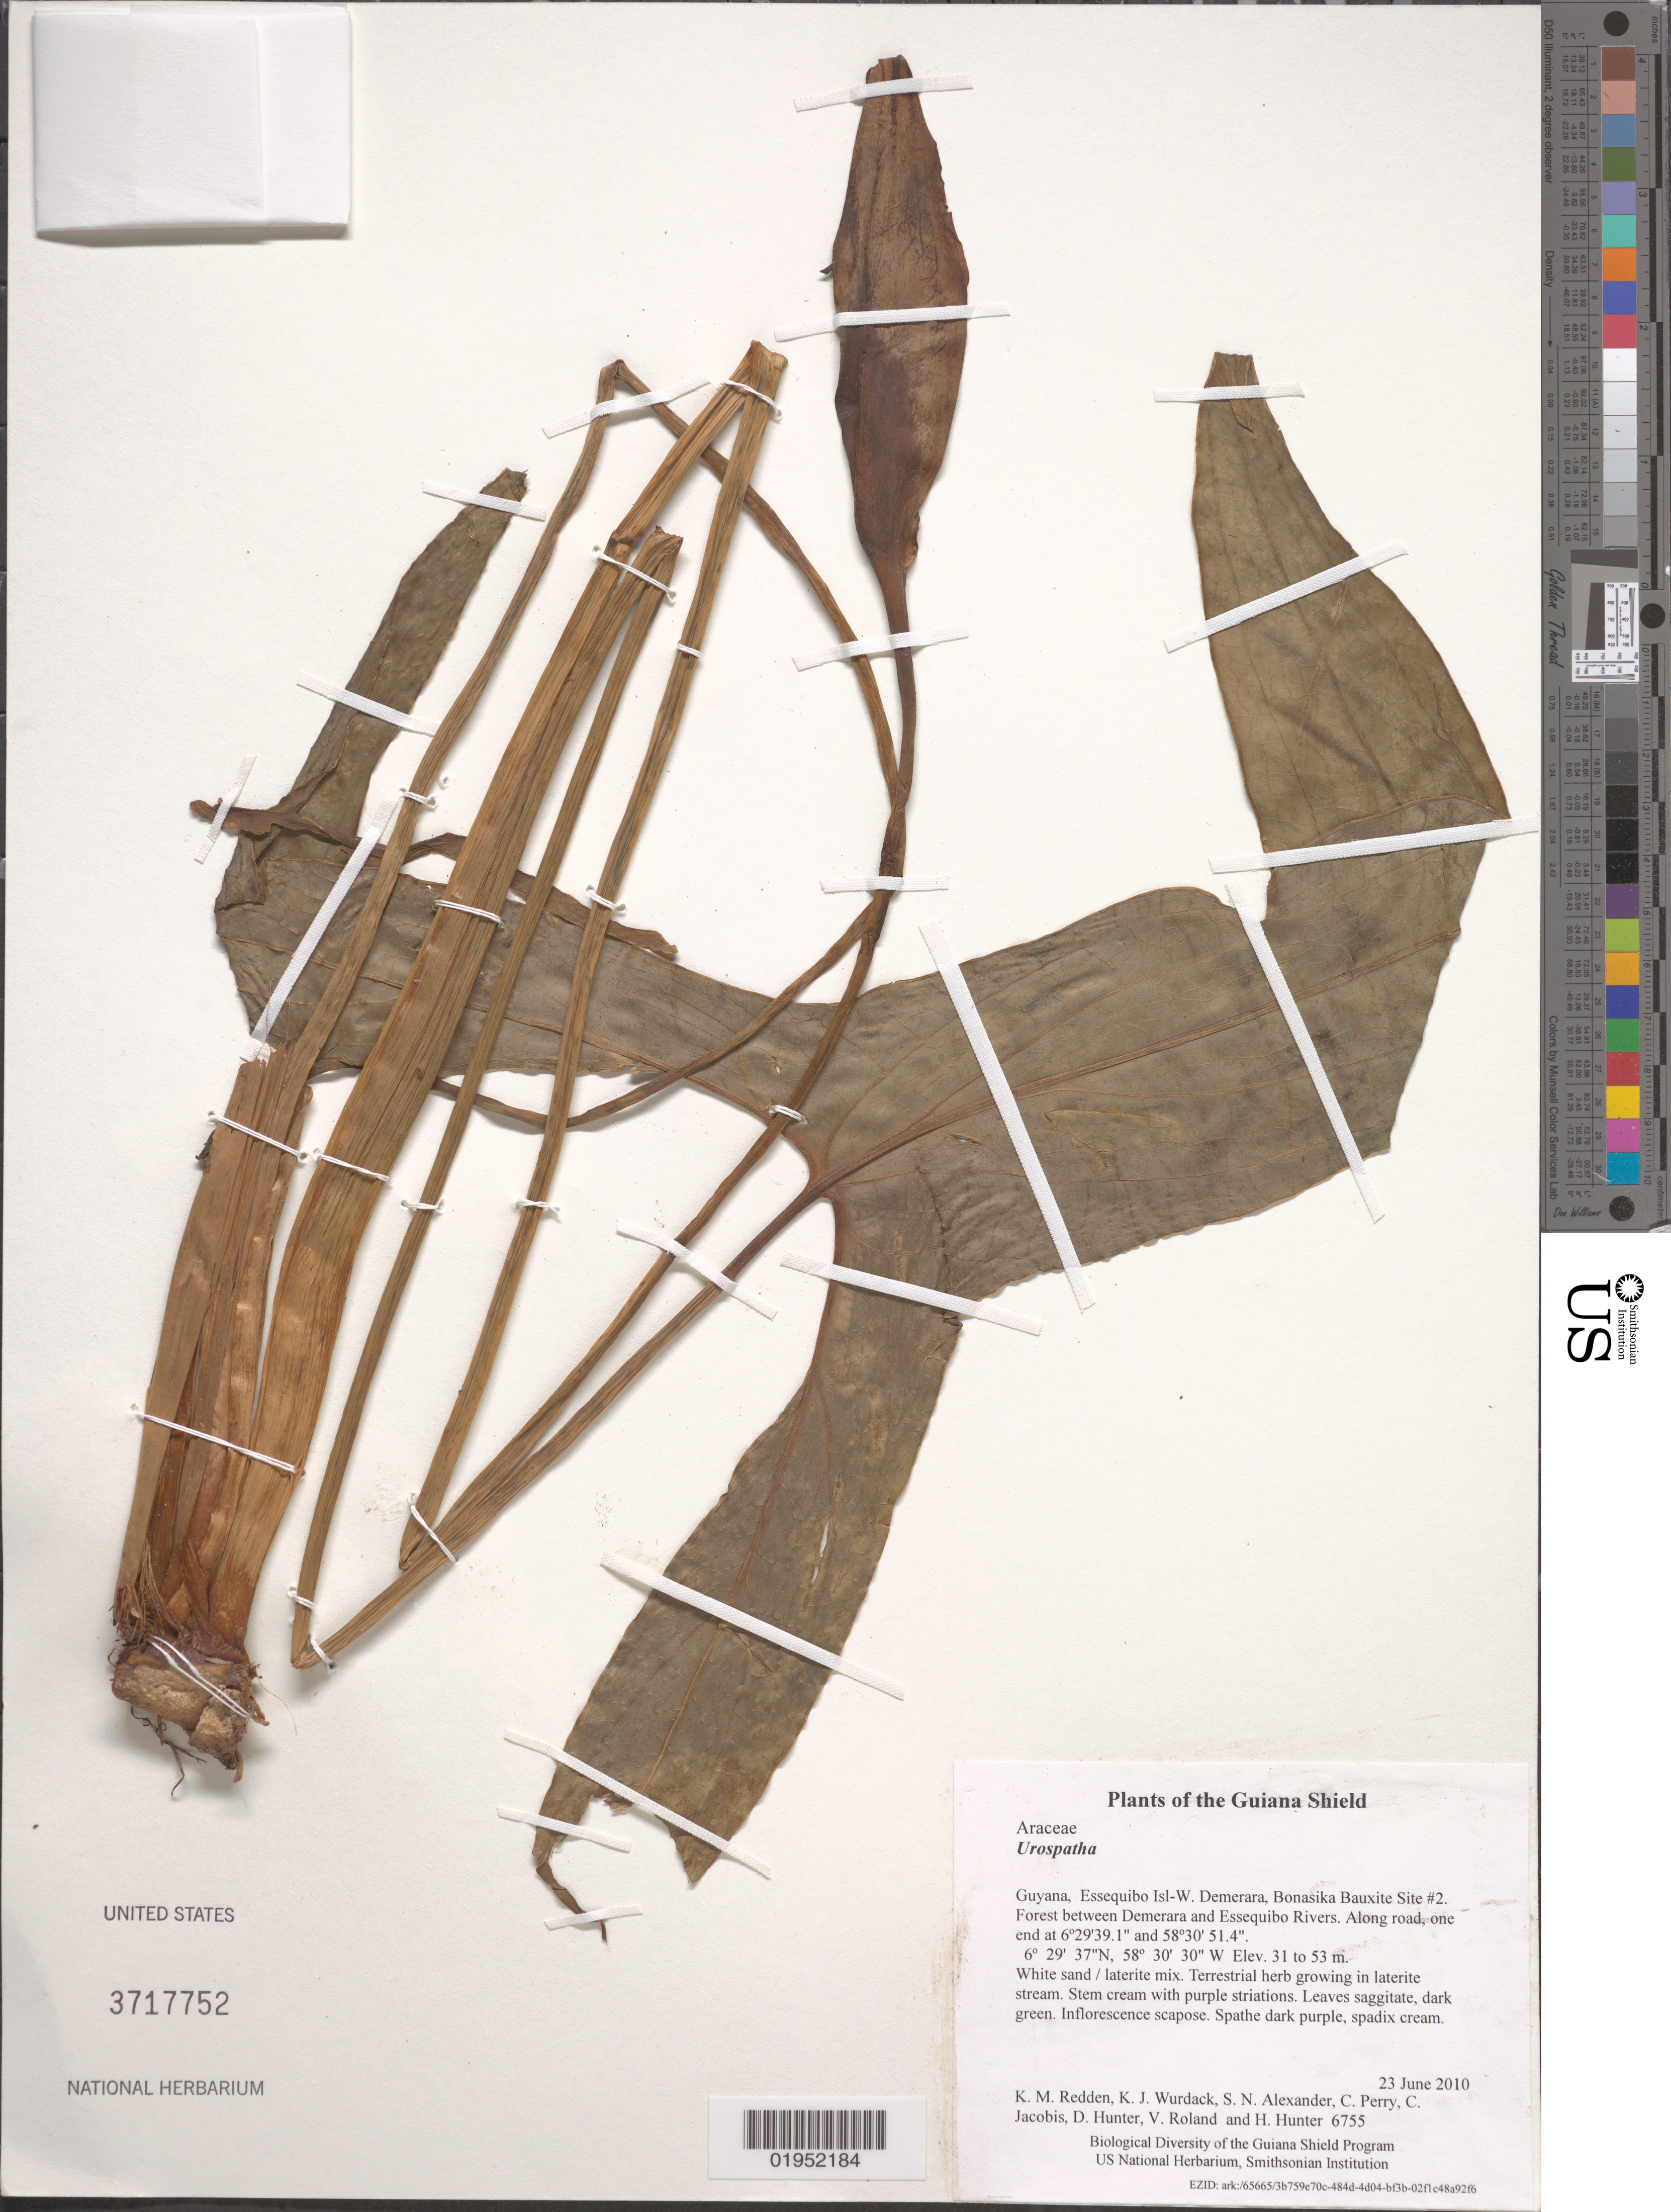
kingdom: Plantae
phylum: Tracheophyta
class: Liliopsida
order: Alismatales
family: Araceae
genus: Urospatha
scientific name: Urospatha sp.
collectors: K. M. Redden, K. Wurdack, S. N. Alexander, C. Perry, C. Jacobis, D. Hunter, V. Roland & H. Hunter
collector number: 6755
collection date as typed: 23 June 2010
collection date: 2010-06-23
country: Guyana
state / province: Essequibo Isl-W. Demerara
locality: Bonasika Bauxite Site #2. Forest between Demerara and Essequibo Rivers. Along road, one end at 6º29'39.1" and 58º30' 51.4"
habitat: White sand / laterite mix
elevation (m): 31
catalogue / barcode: US 3717752